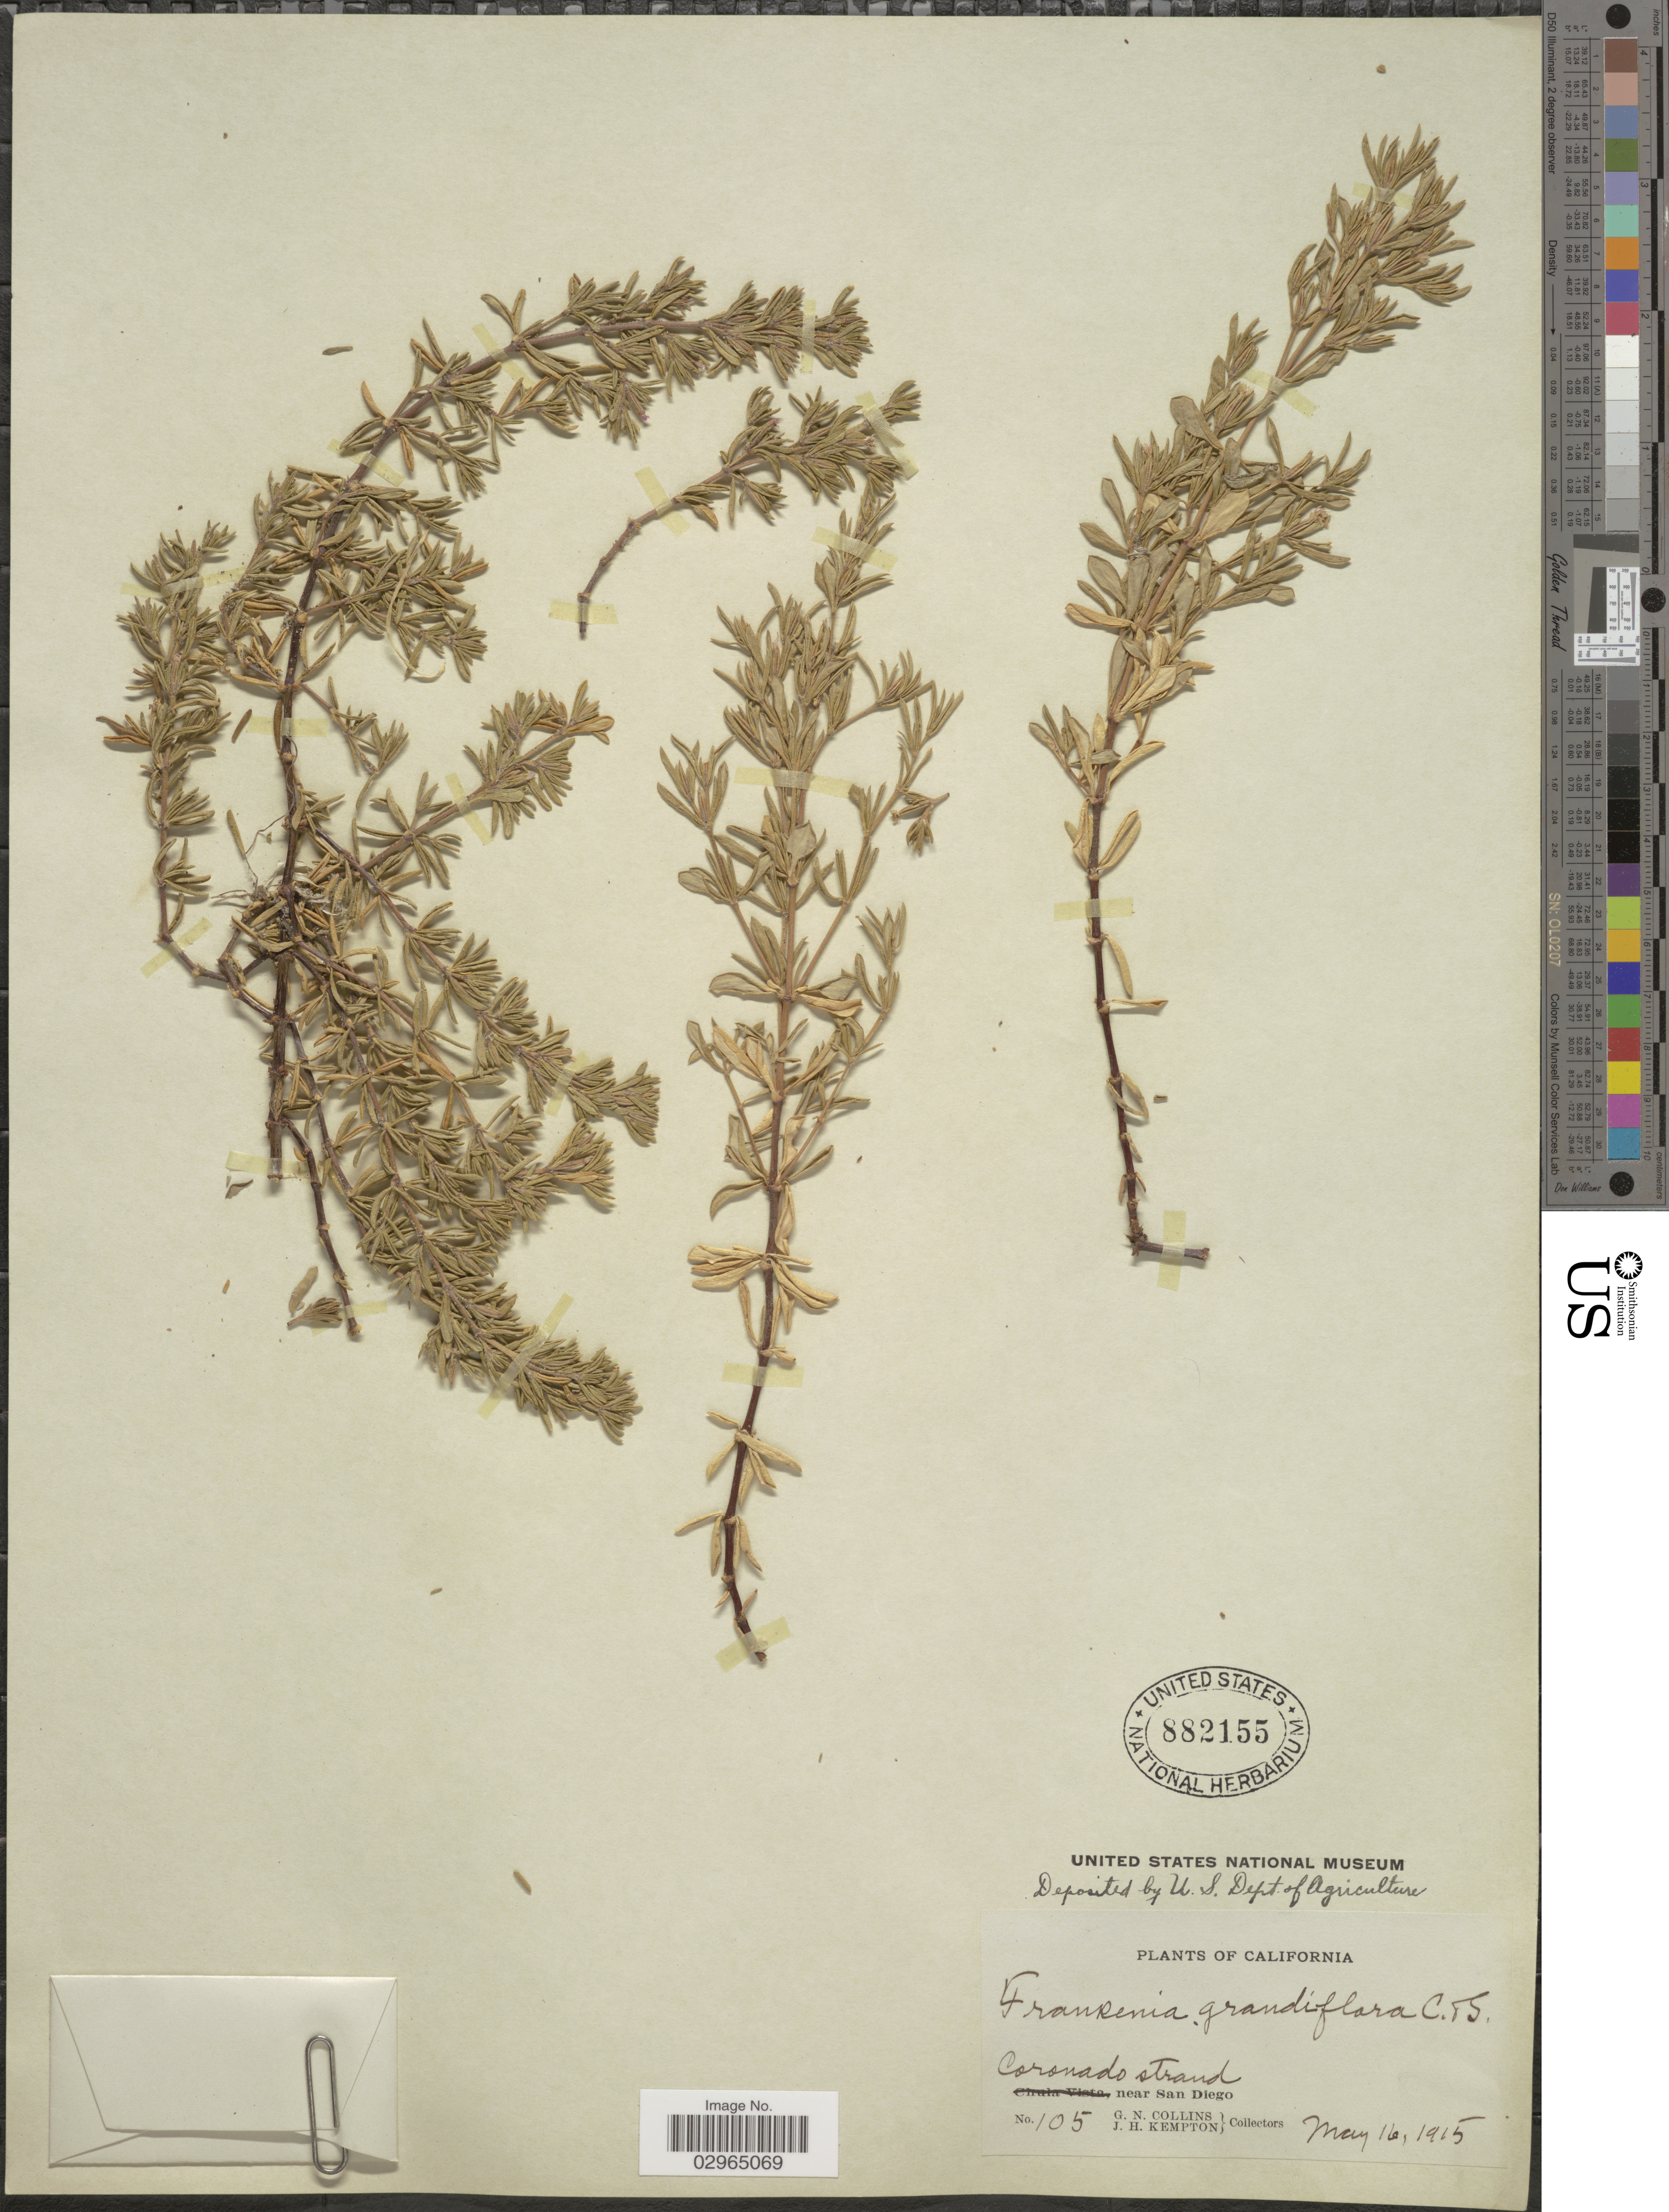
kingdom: Plantae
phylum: Tracheophyta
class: Magnoliopsida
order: Caryophyllales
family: Frankeniaceae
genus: Frankenia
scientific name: Frankenia salina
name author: (Molina) I.M. Johnst.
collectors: G. Collins & J. H. Kempton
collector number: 105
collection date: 1915-05-16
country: United States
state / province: California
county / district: San Diego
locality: Coronado strand near San Diego.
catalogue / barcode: US 882155